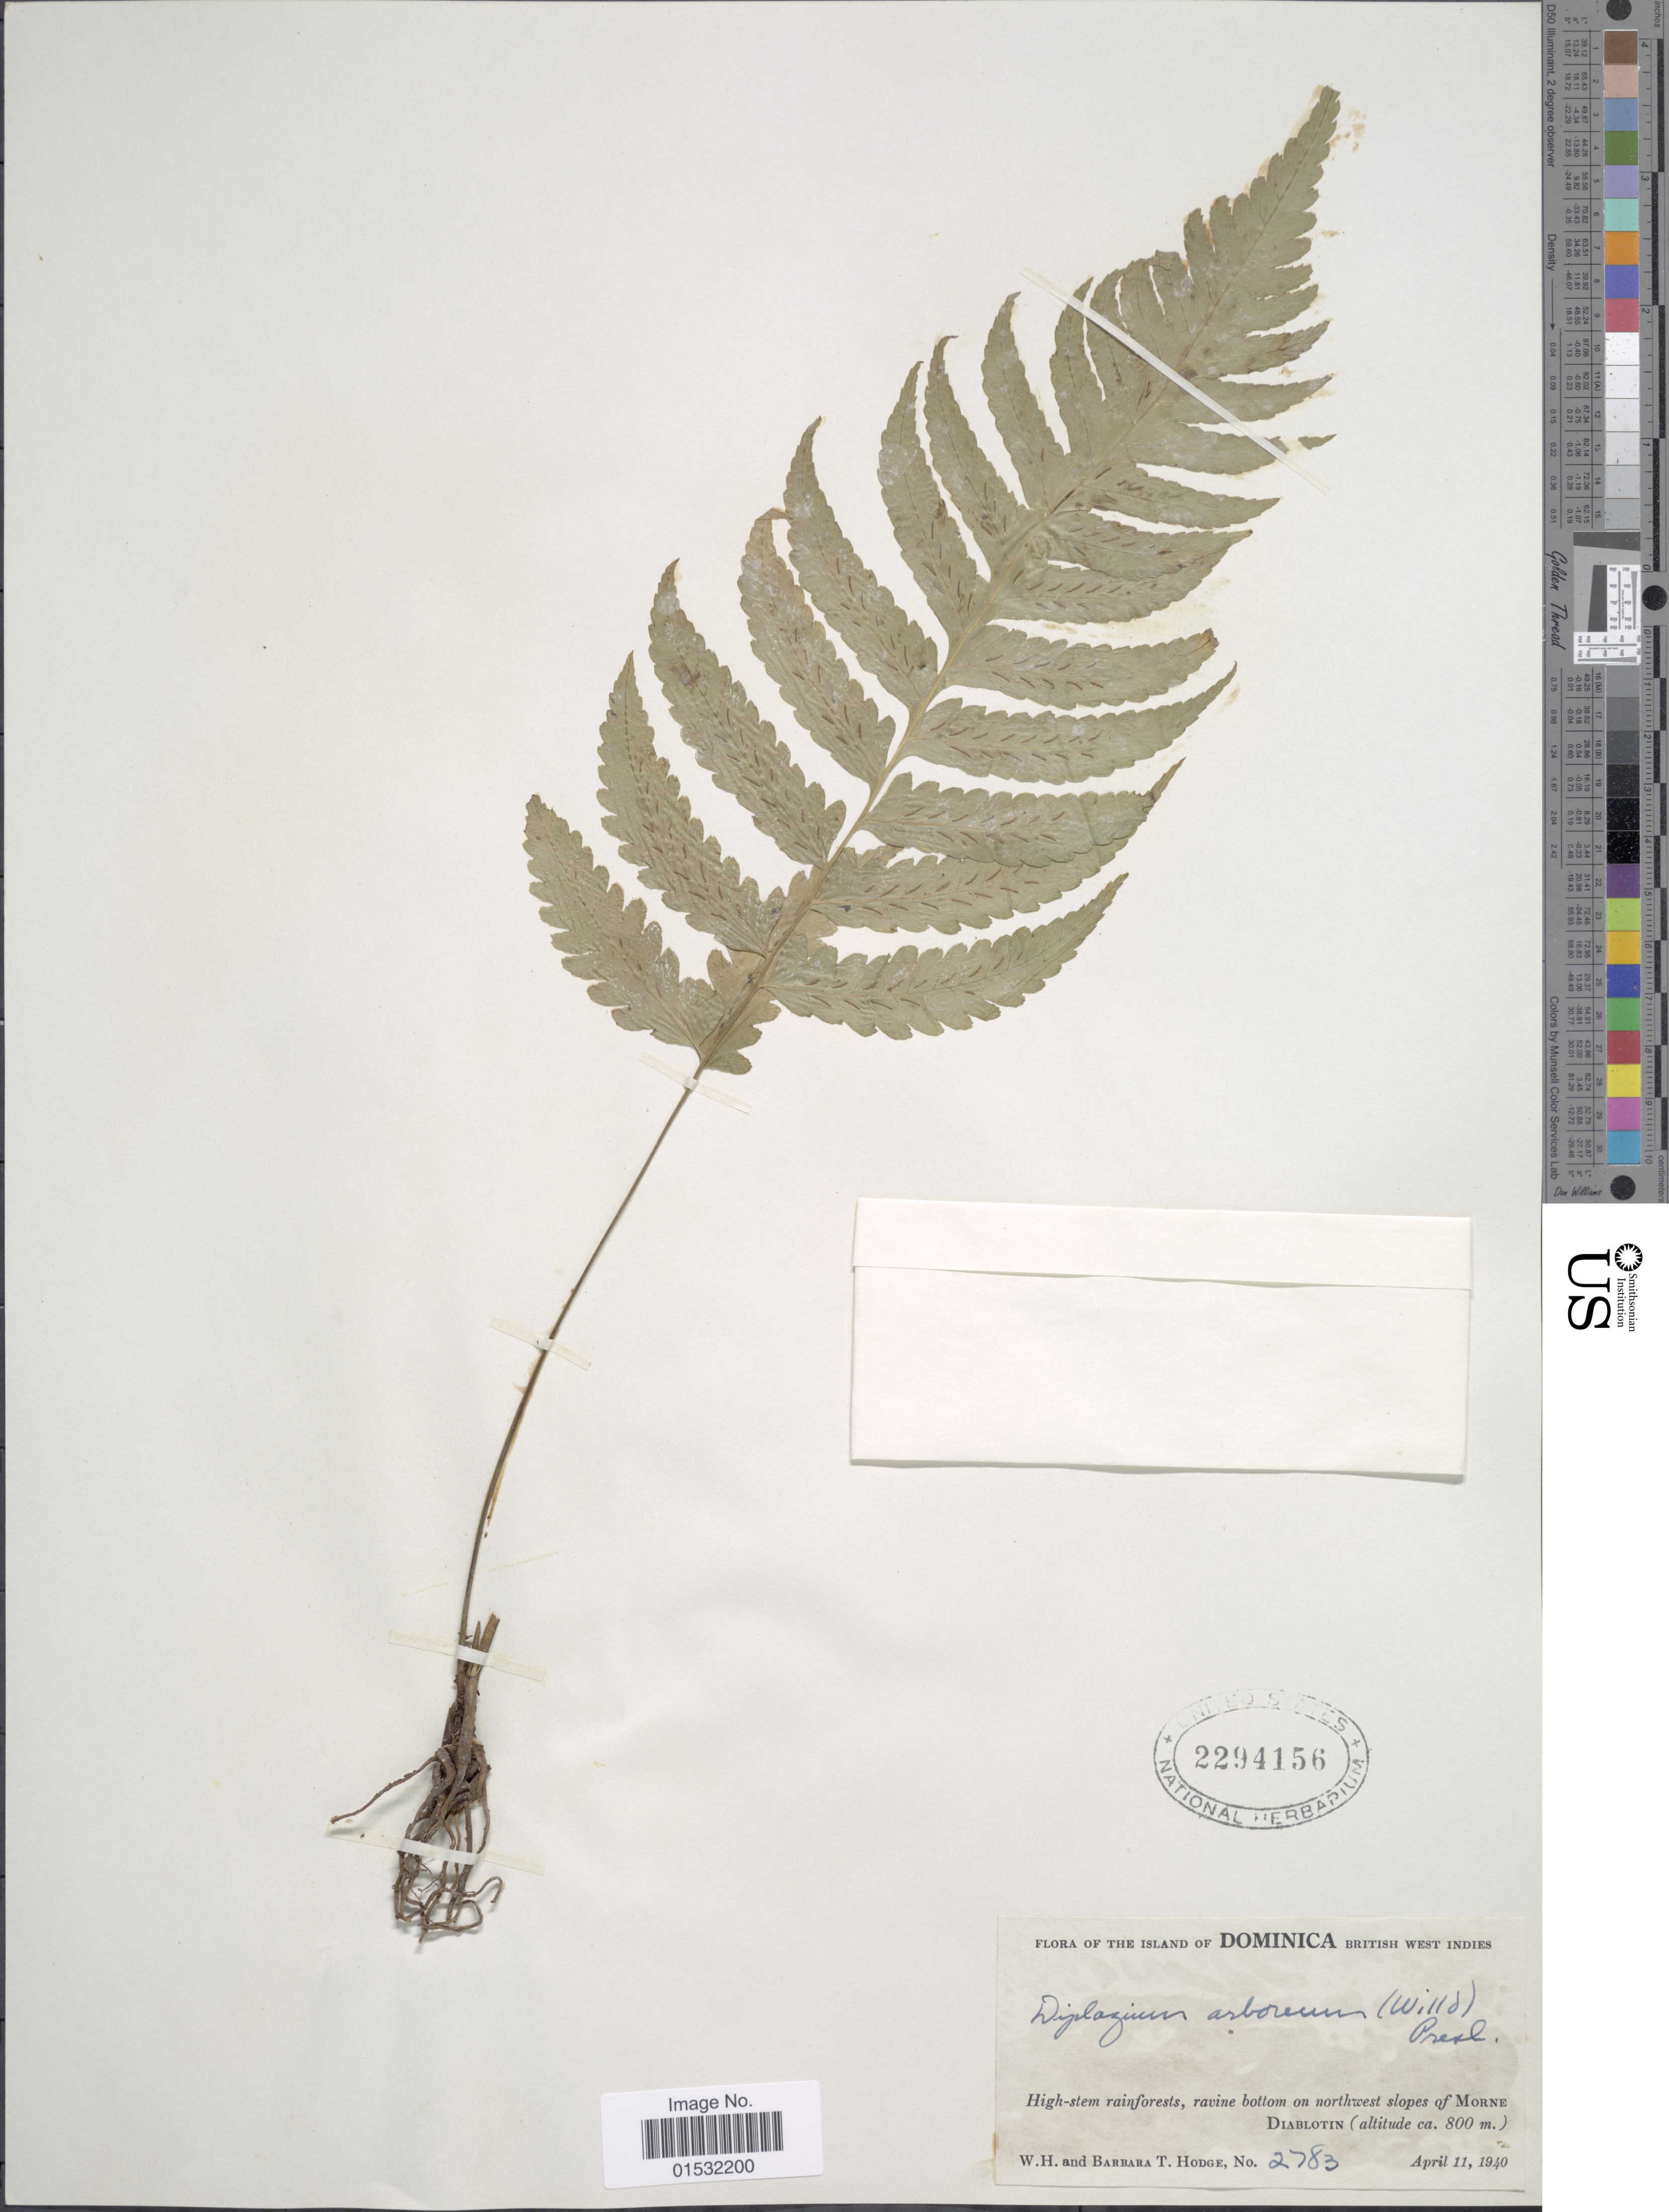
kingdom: Plantae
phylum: Tracheophyta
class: Polypodiopsida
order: Polypodiales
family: Athyriaceae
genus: Diplazium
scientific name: Diplazium cristatum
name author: (Desr.) Alston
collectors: W. Hodge & B. Hodge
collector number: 2783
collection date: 1940-04-11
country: Dominica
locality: Island of Dominca, British West Indies. High-stem rainforests, ravine bottom on northeast slopes of Morne Diablotin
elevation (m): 800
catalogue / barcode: US 2294156